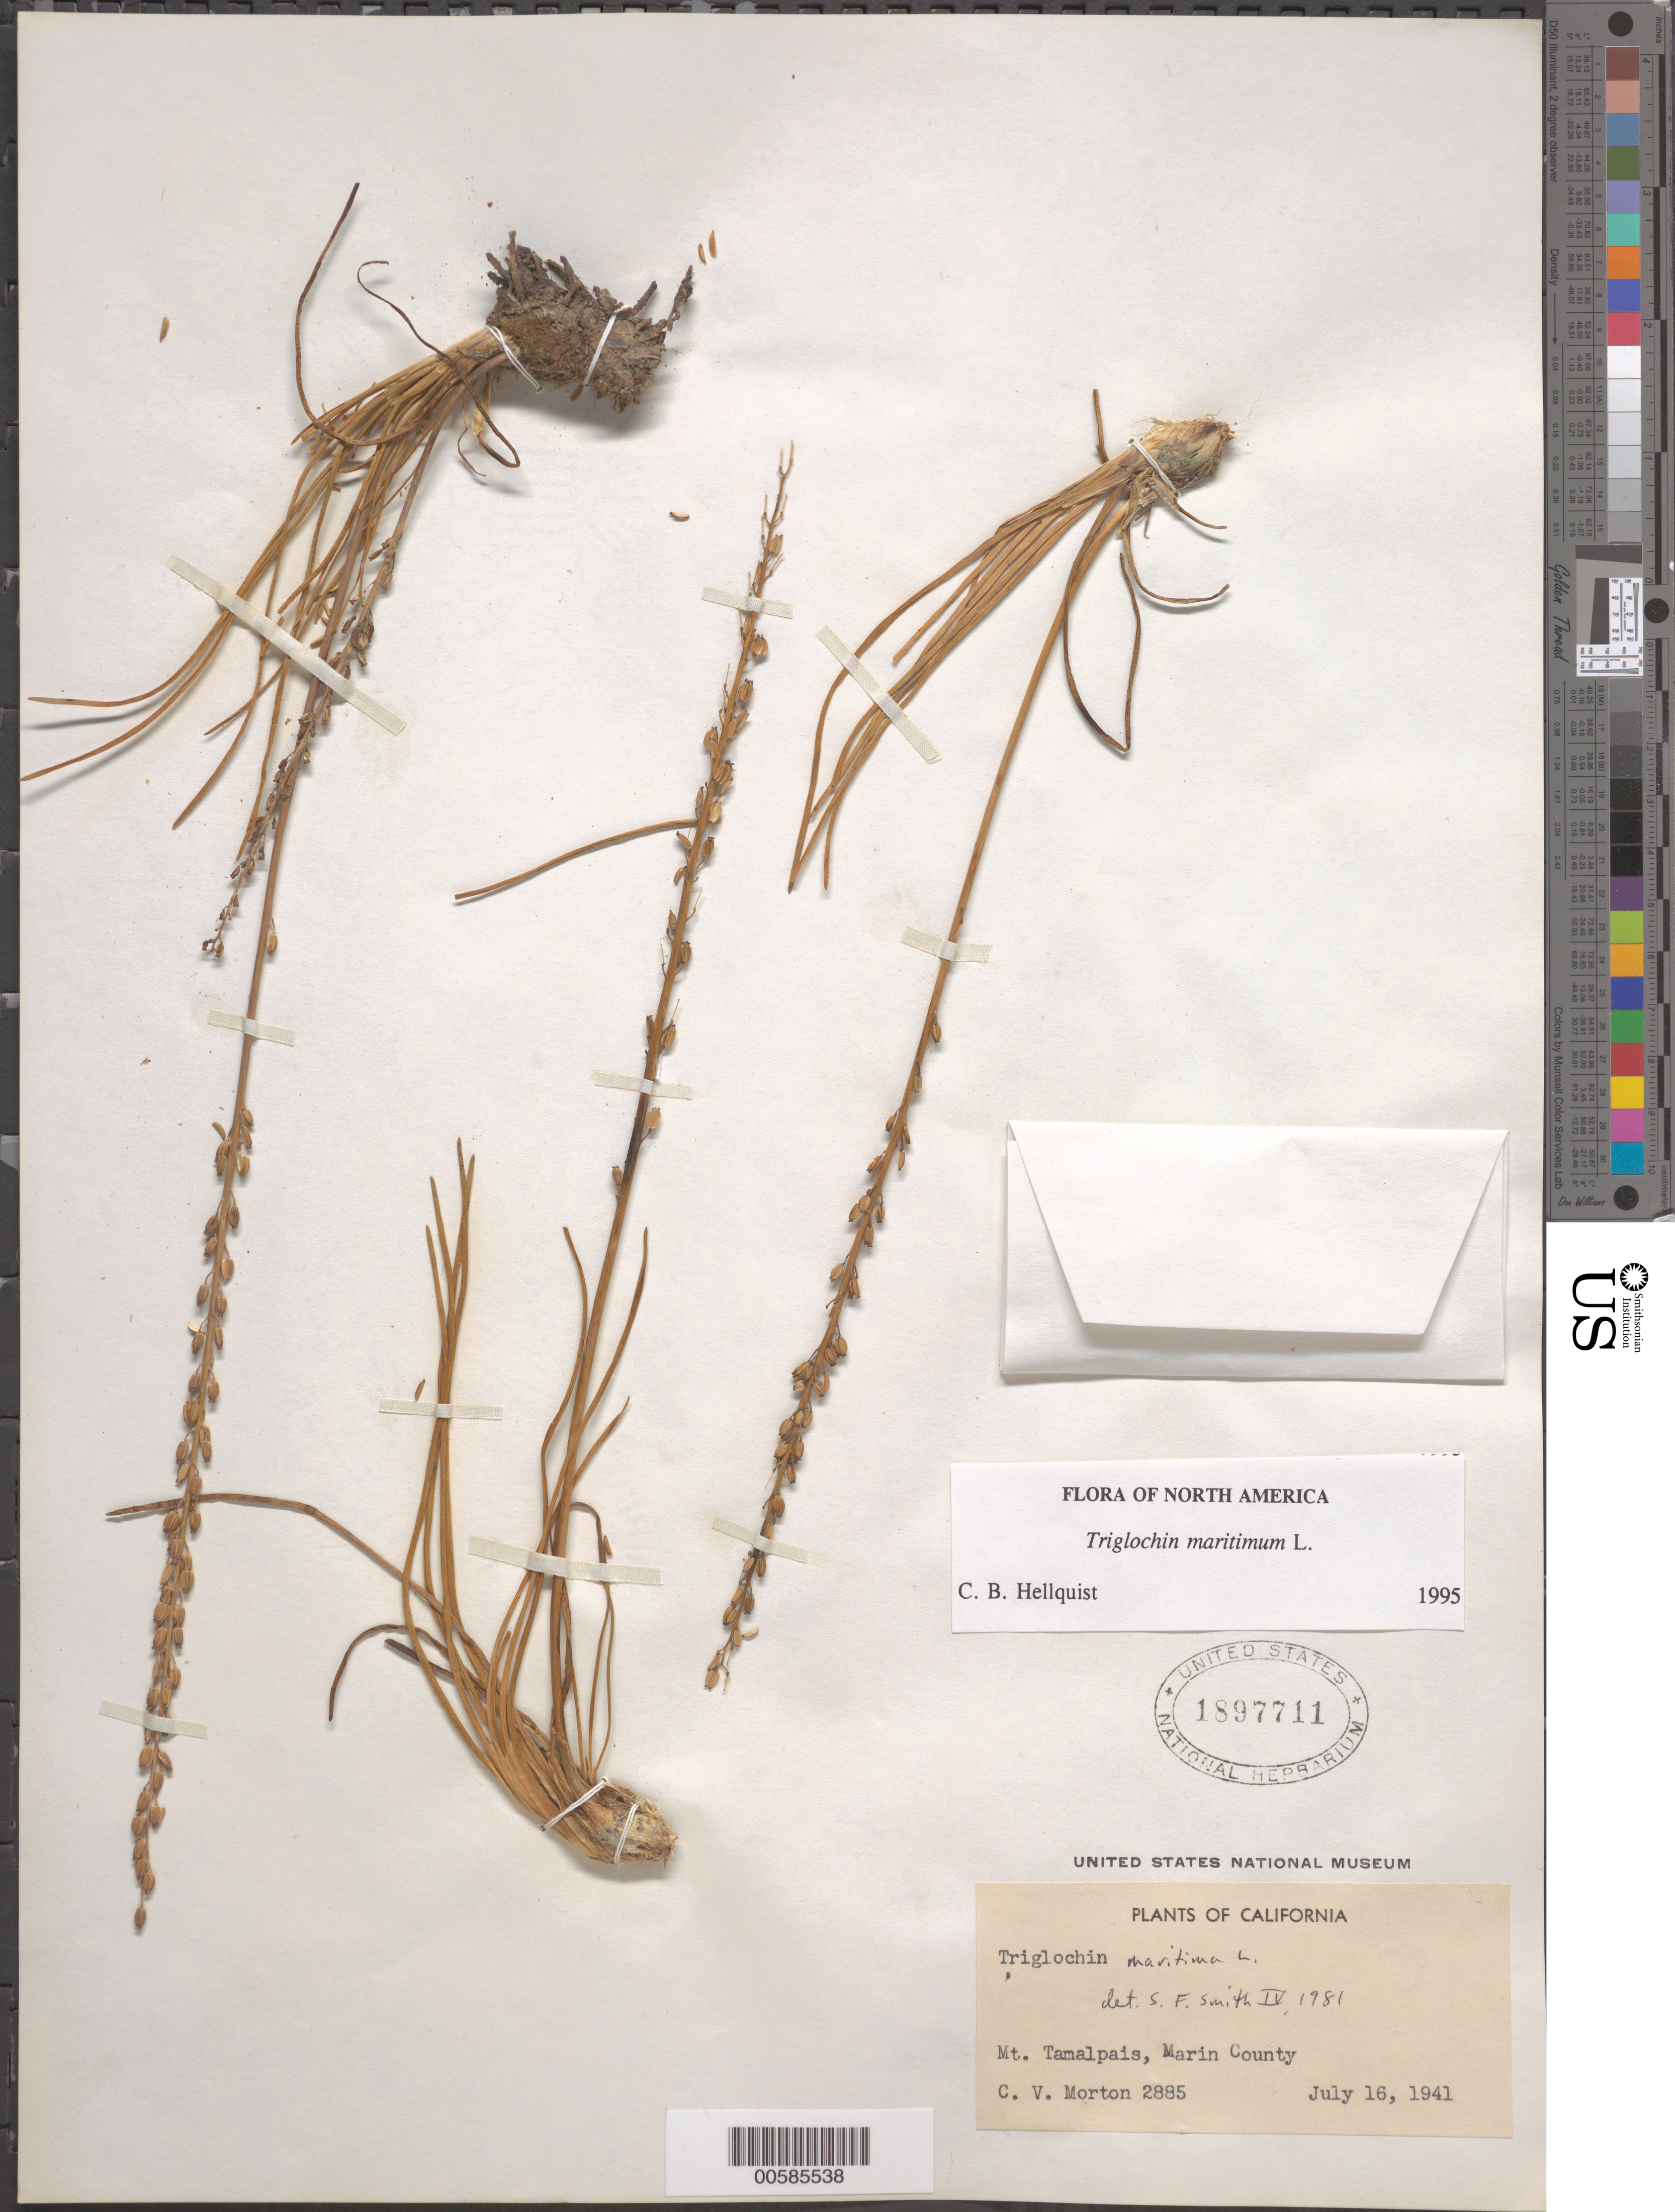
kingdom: Plantae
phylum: Tracheophyta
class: Liliopsida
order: Alismatales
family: Juncaginaceae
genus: Triglochin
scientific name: Triglochin maritima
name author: L.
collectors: C. V. Morton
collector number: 2885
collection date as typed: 16 Jul 1941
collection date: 1941-07-16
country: United States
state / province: California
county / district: Marin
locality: Mt. Tamalpais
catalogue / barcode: US 1897711